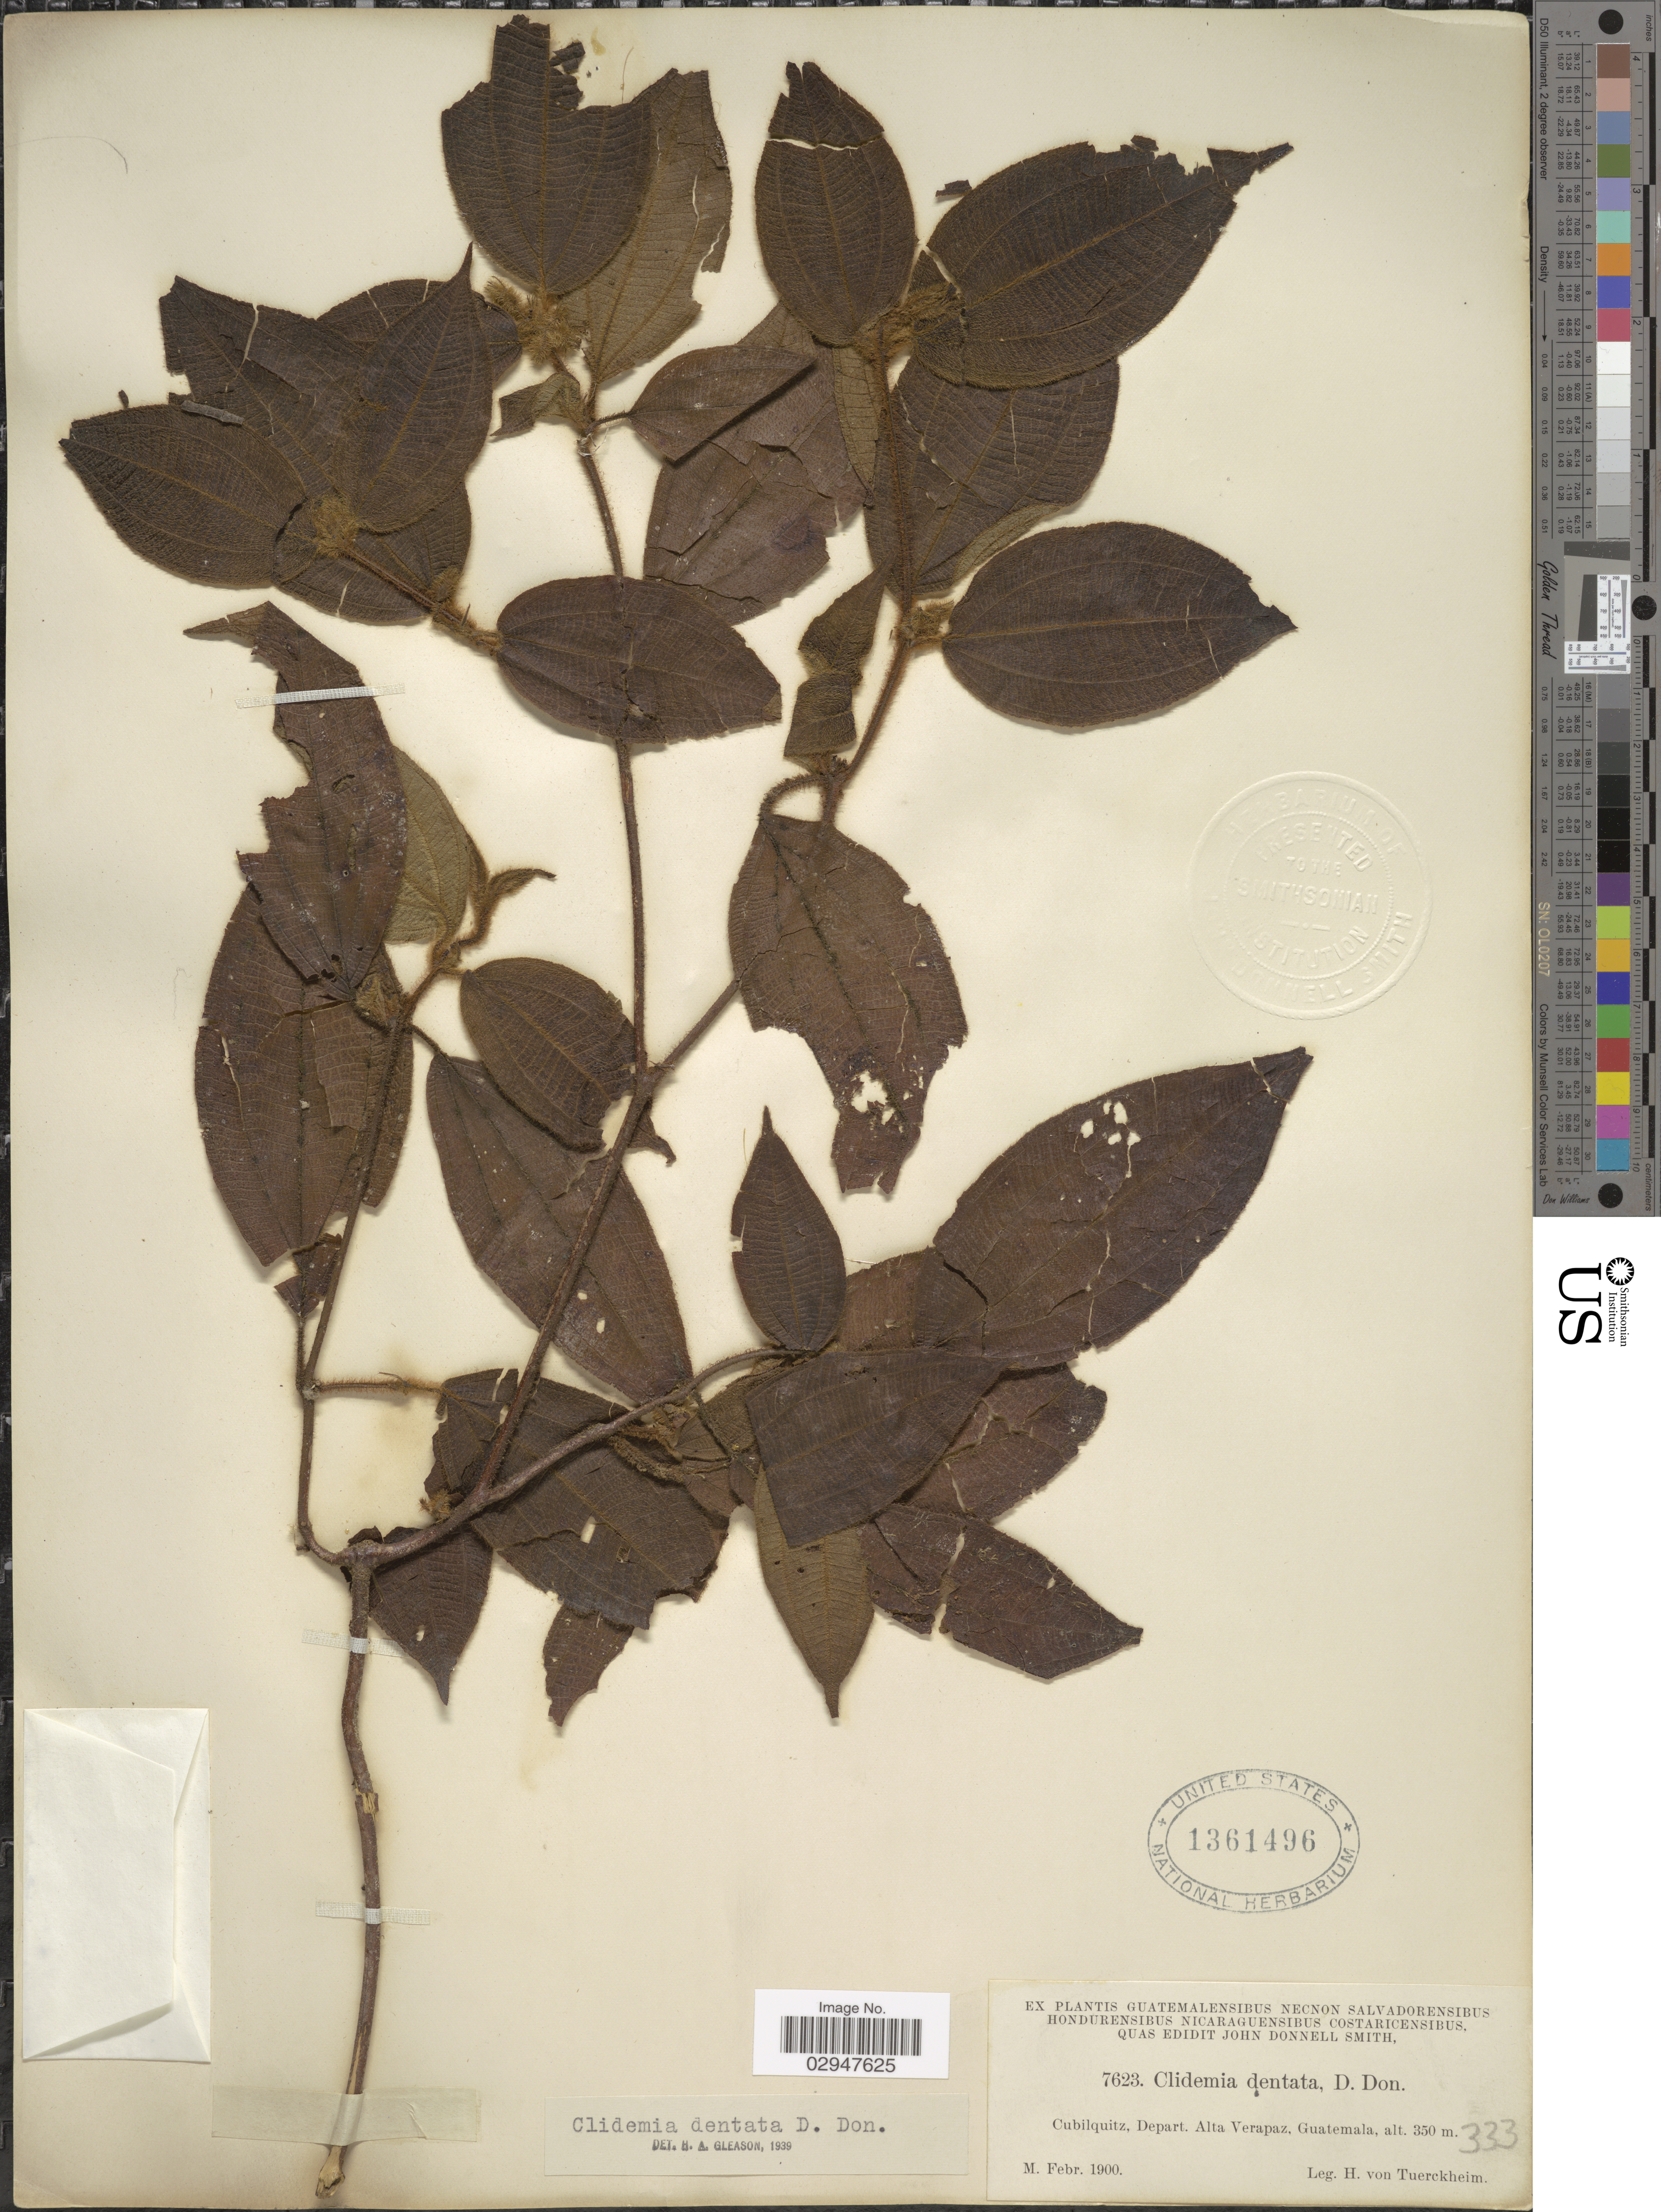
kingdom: Plantae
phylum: Tracheophyta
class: Magnoliopsida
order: Myrtales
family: Melastomataceae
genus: Clidemia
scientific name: Clidemia dentata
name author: D. Don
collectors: H. von Türckheim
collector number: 7623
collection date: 1900-02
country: Guatemala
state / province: Alta Verapaz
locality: Cubilquitz, Depart. Alta Verapaz.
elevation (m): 350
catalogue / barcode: US 1361496